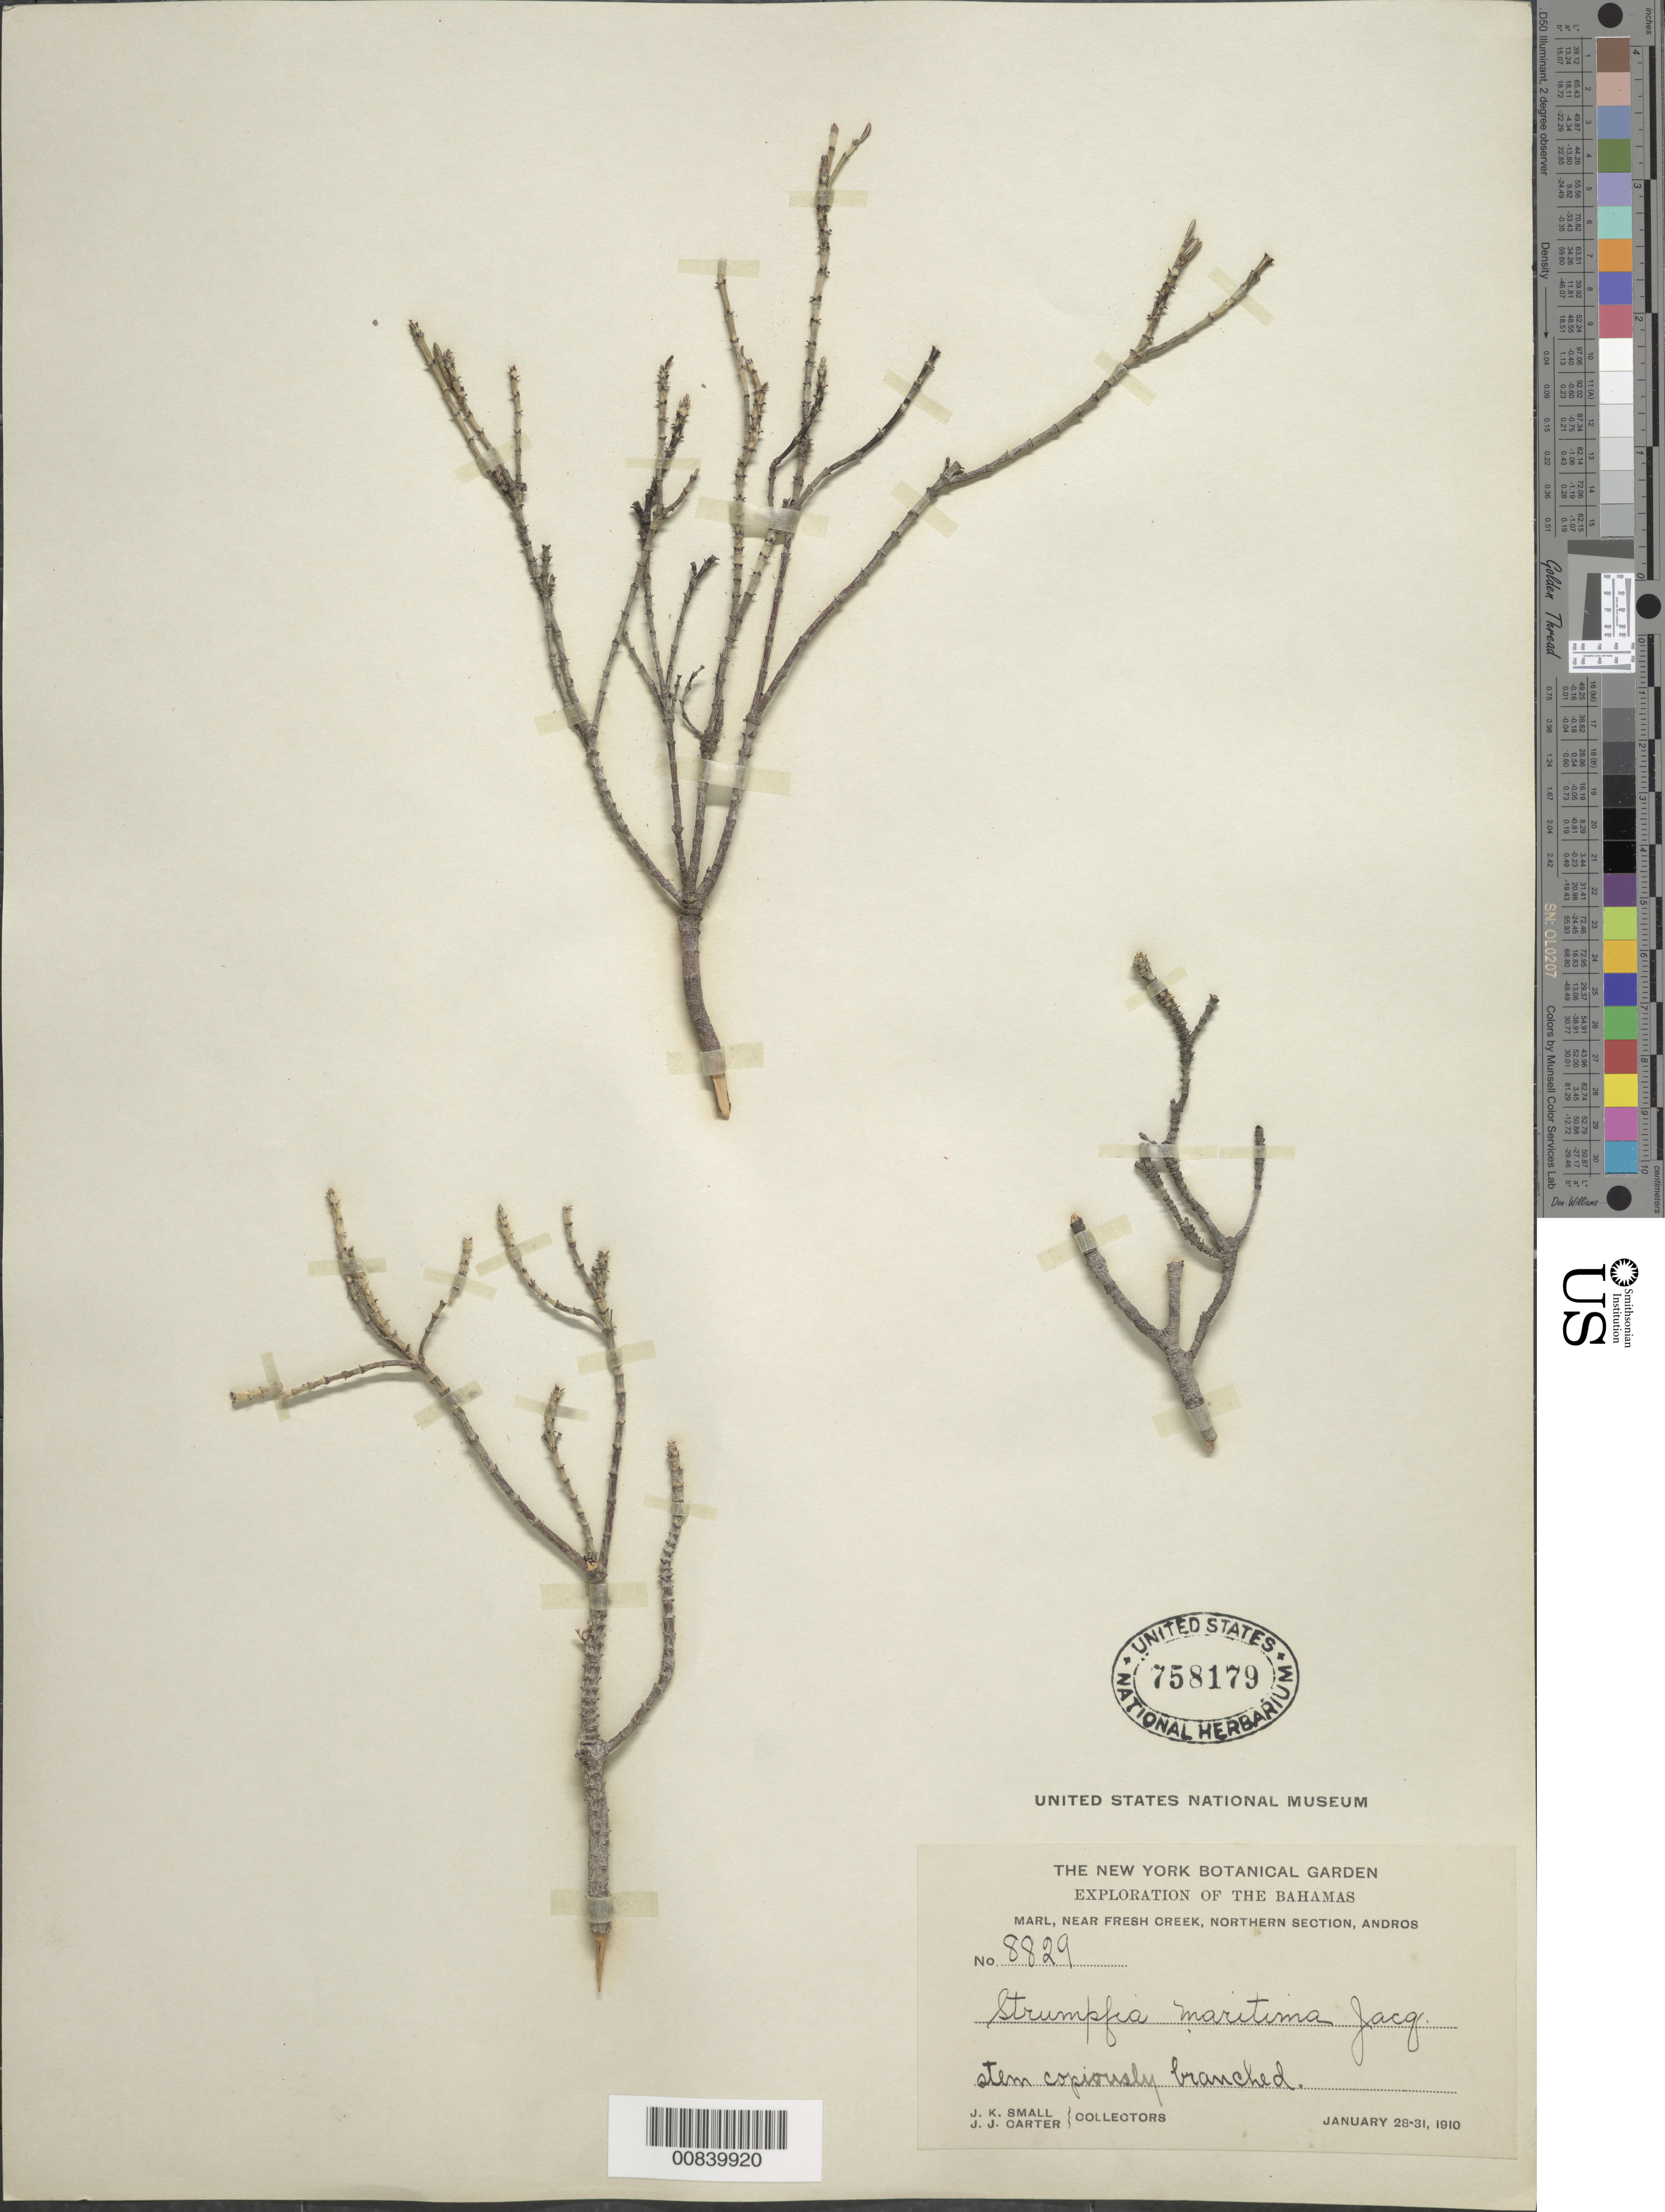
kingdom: Plantae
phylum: Tracheophyta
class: Magnoliopsida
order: Gentianales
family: Rubiaceae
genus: Strumpfia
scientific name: Strumpfia maritima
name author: Jacq.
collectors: J. K. Small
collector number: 8829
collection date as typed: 28 Jan 1910 to 31 Jan 1910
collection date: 1910-01-28/1910-01-31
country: Bahamas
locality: Marl, near Fresh Creek, Northern Section, Andros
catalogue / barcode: US 758179